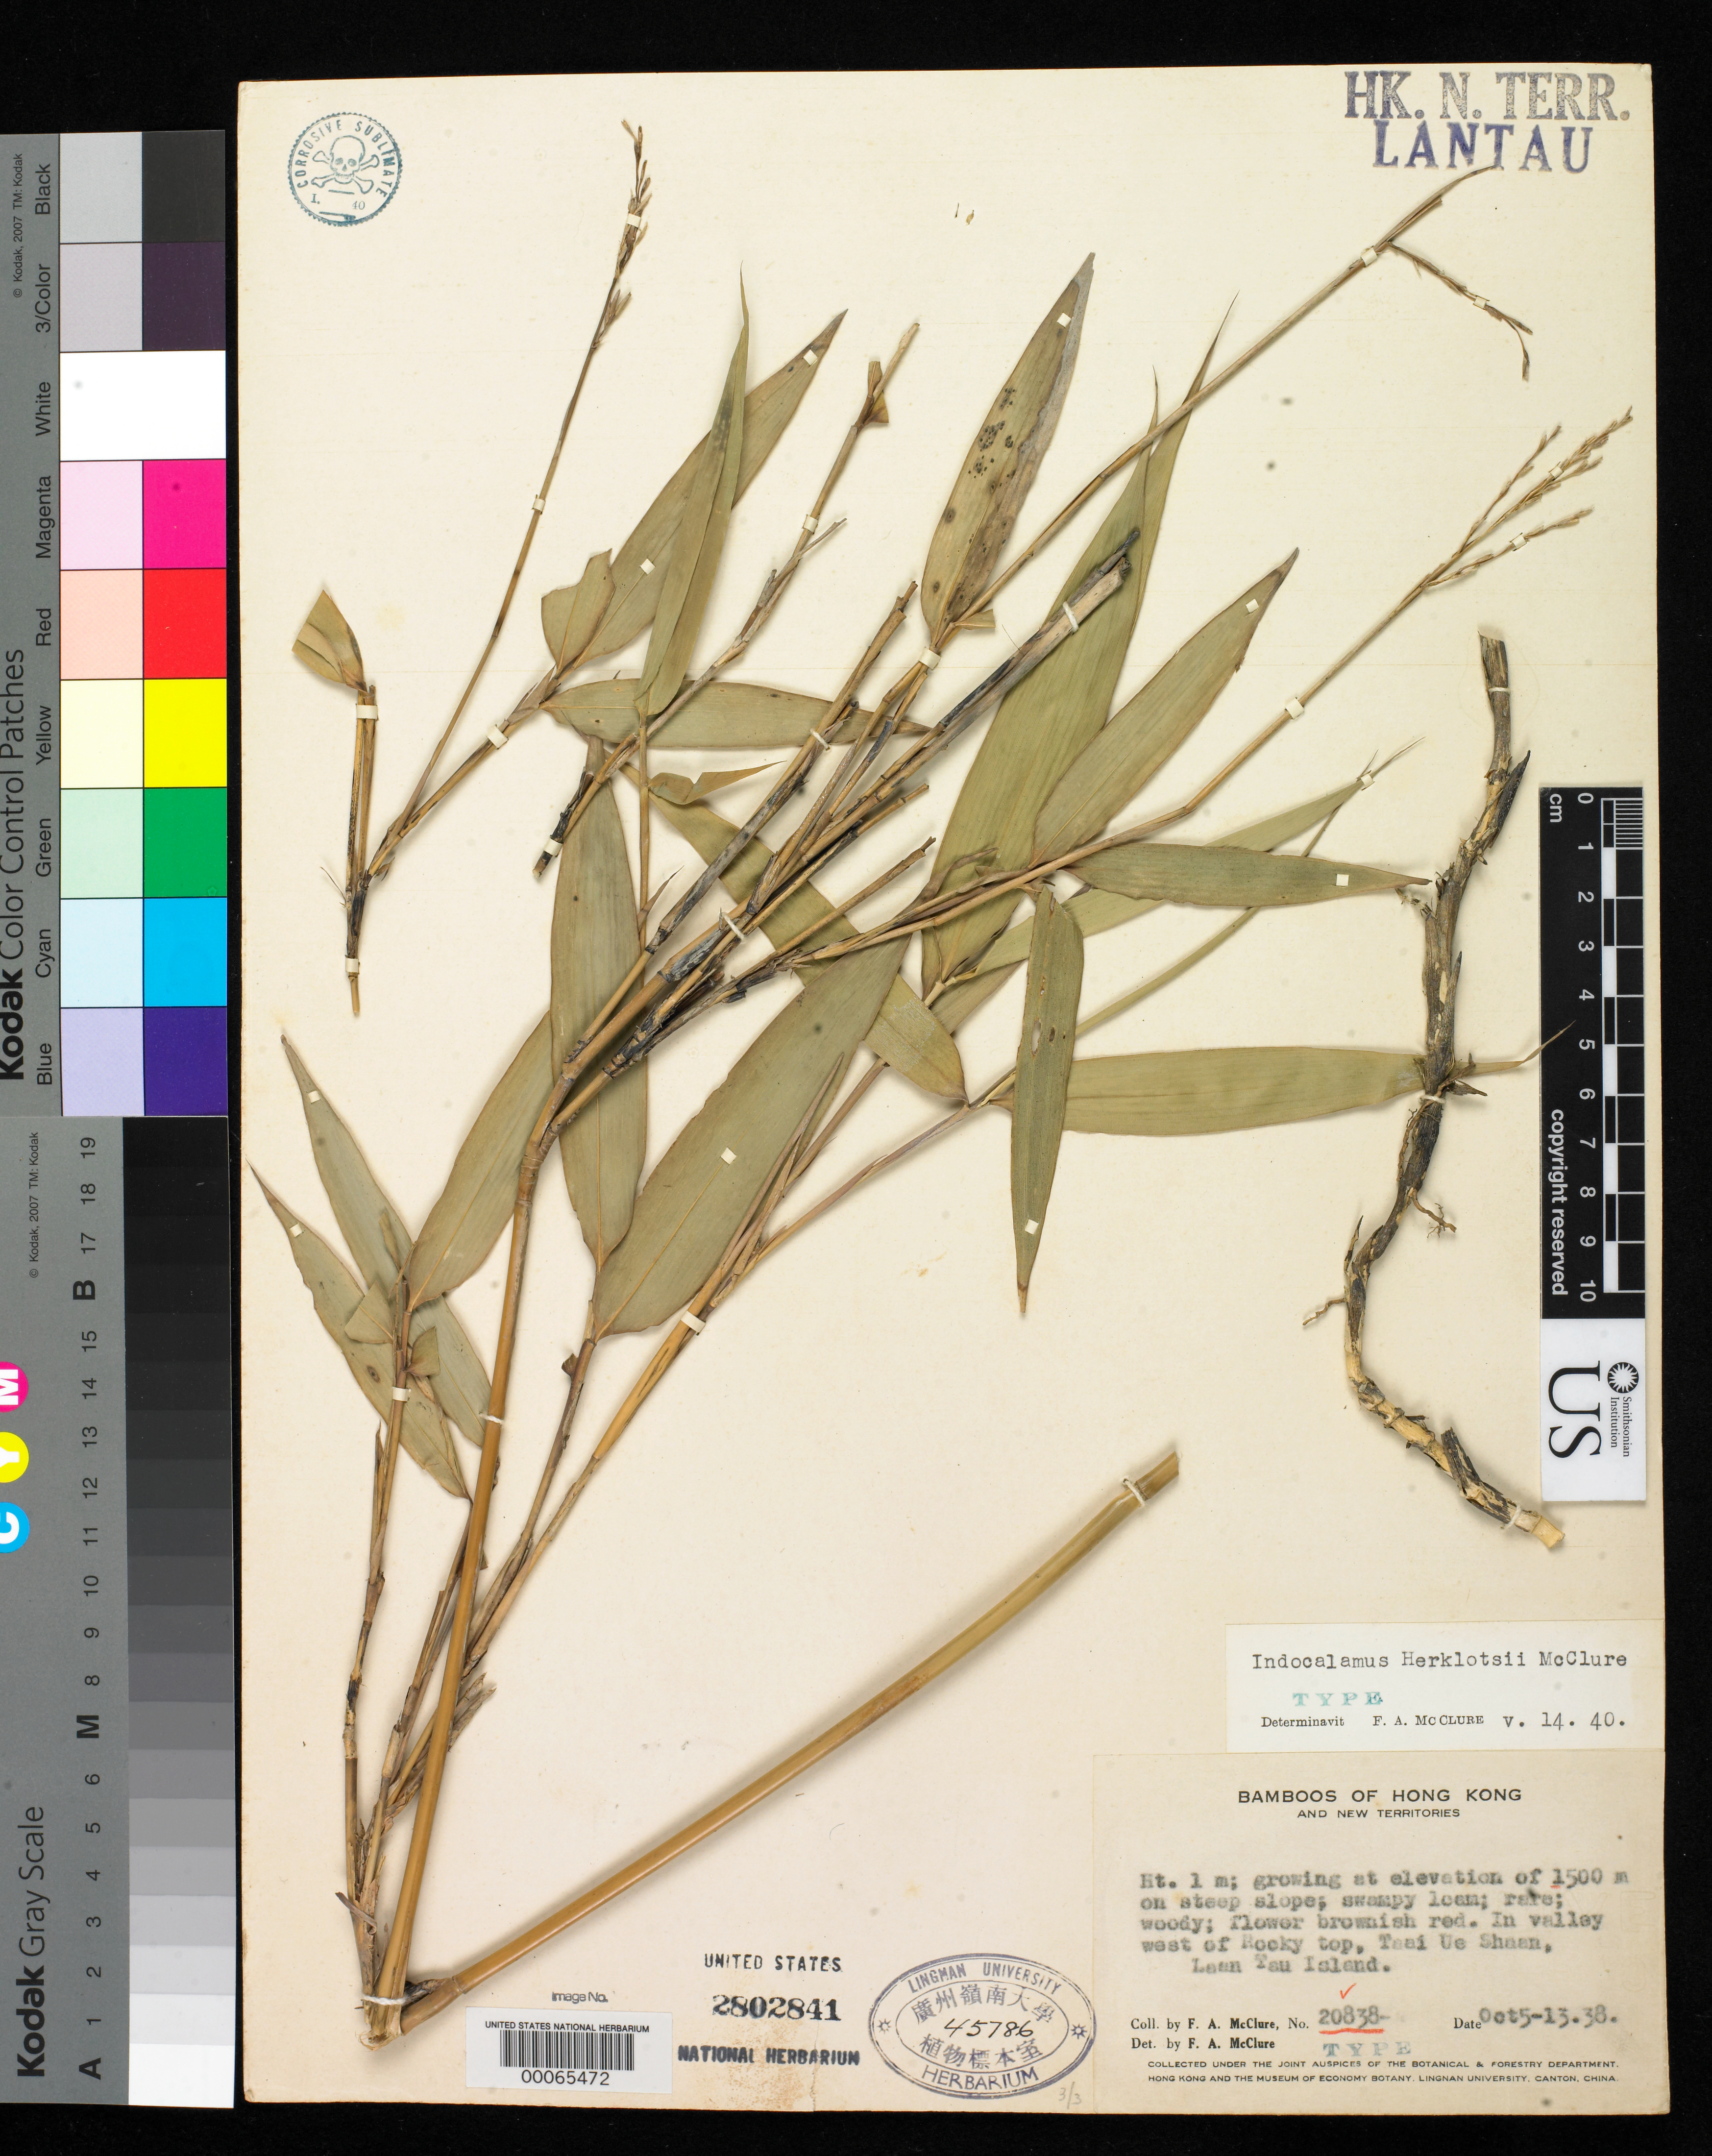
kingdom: Plantae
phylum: Tracheophyta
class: Liliopsida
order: Poales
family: Poaceae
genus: Indocalamus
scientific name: Indocalamus herklotsii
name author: McClure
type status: Holotype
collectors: F. A. McClure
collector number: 20838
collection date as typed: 05 Oct 1938 to 13 Oct 1938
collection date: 1938-10-05/1938-10-13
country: China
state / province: Hong Kong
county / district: New Territories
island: Lan Tao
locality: In valley W of rocky Top, Taai Ue Mt.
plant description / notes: Permanently on loan to USNH; Lingnan Univ. # 45786.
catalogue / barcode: US 2802841